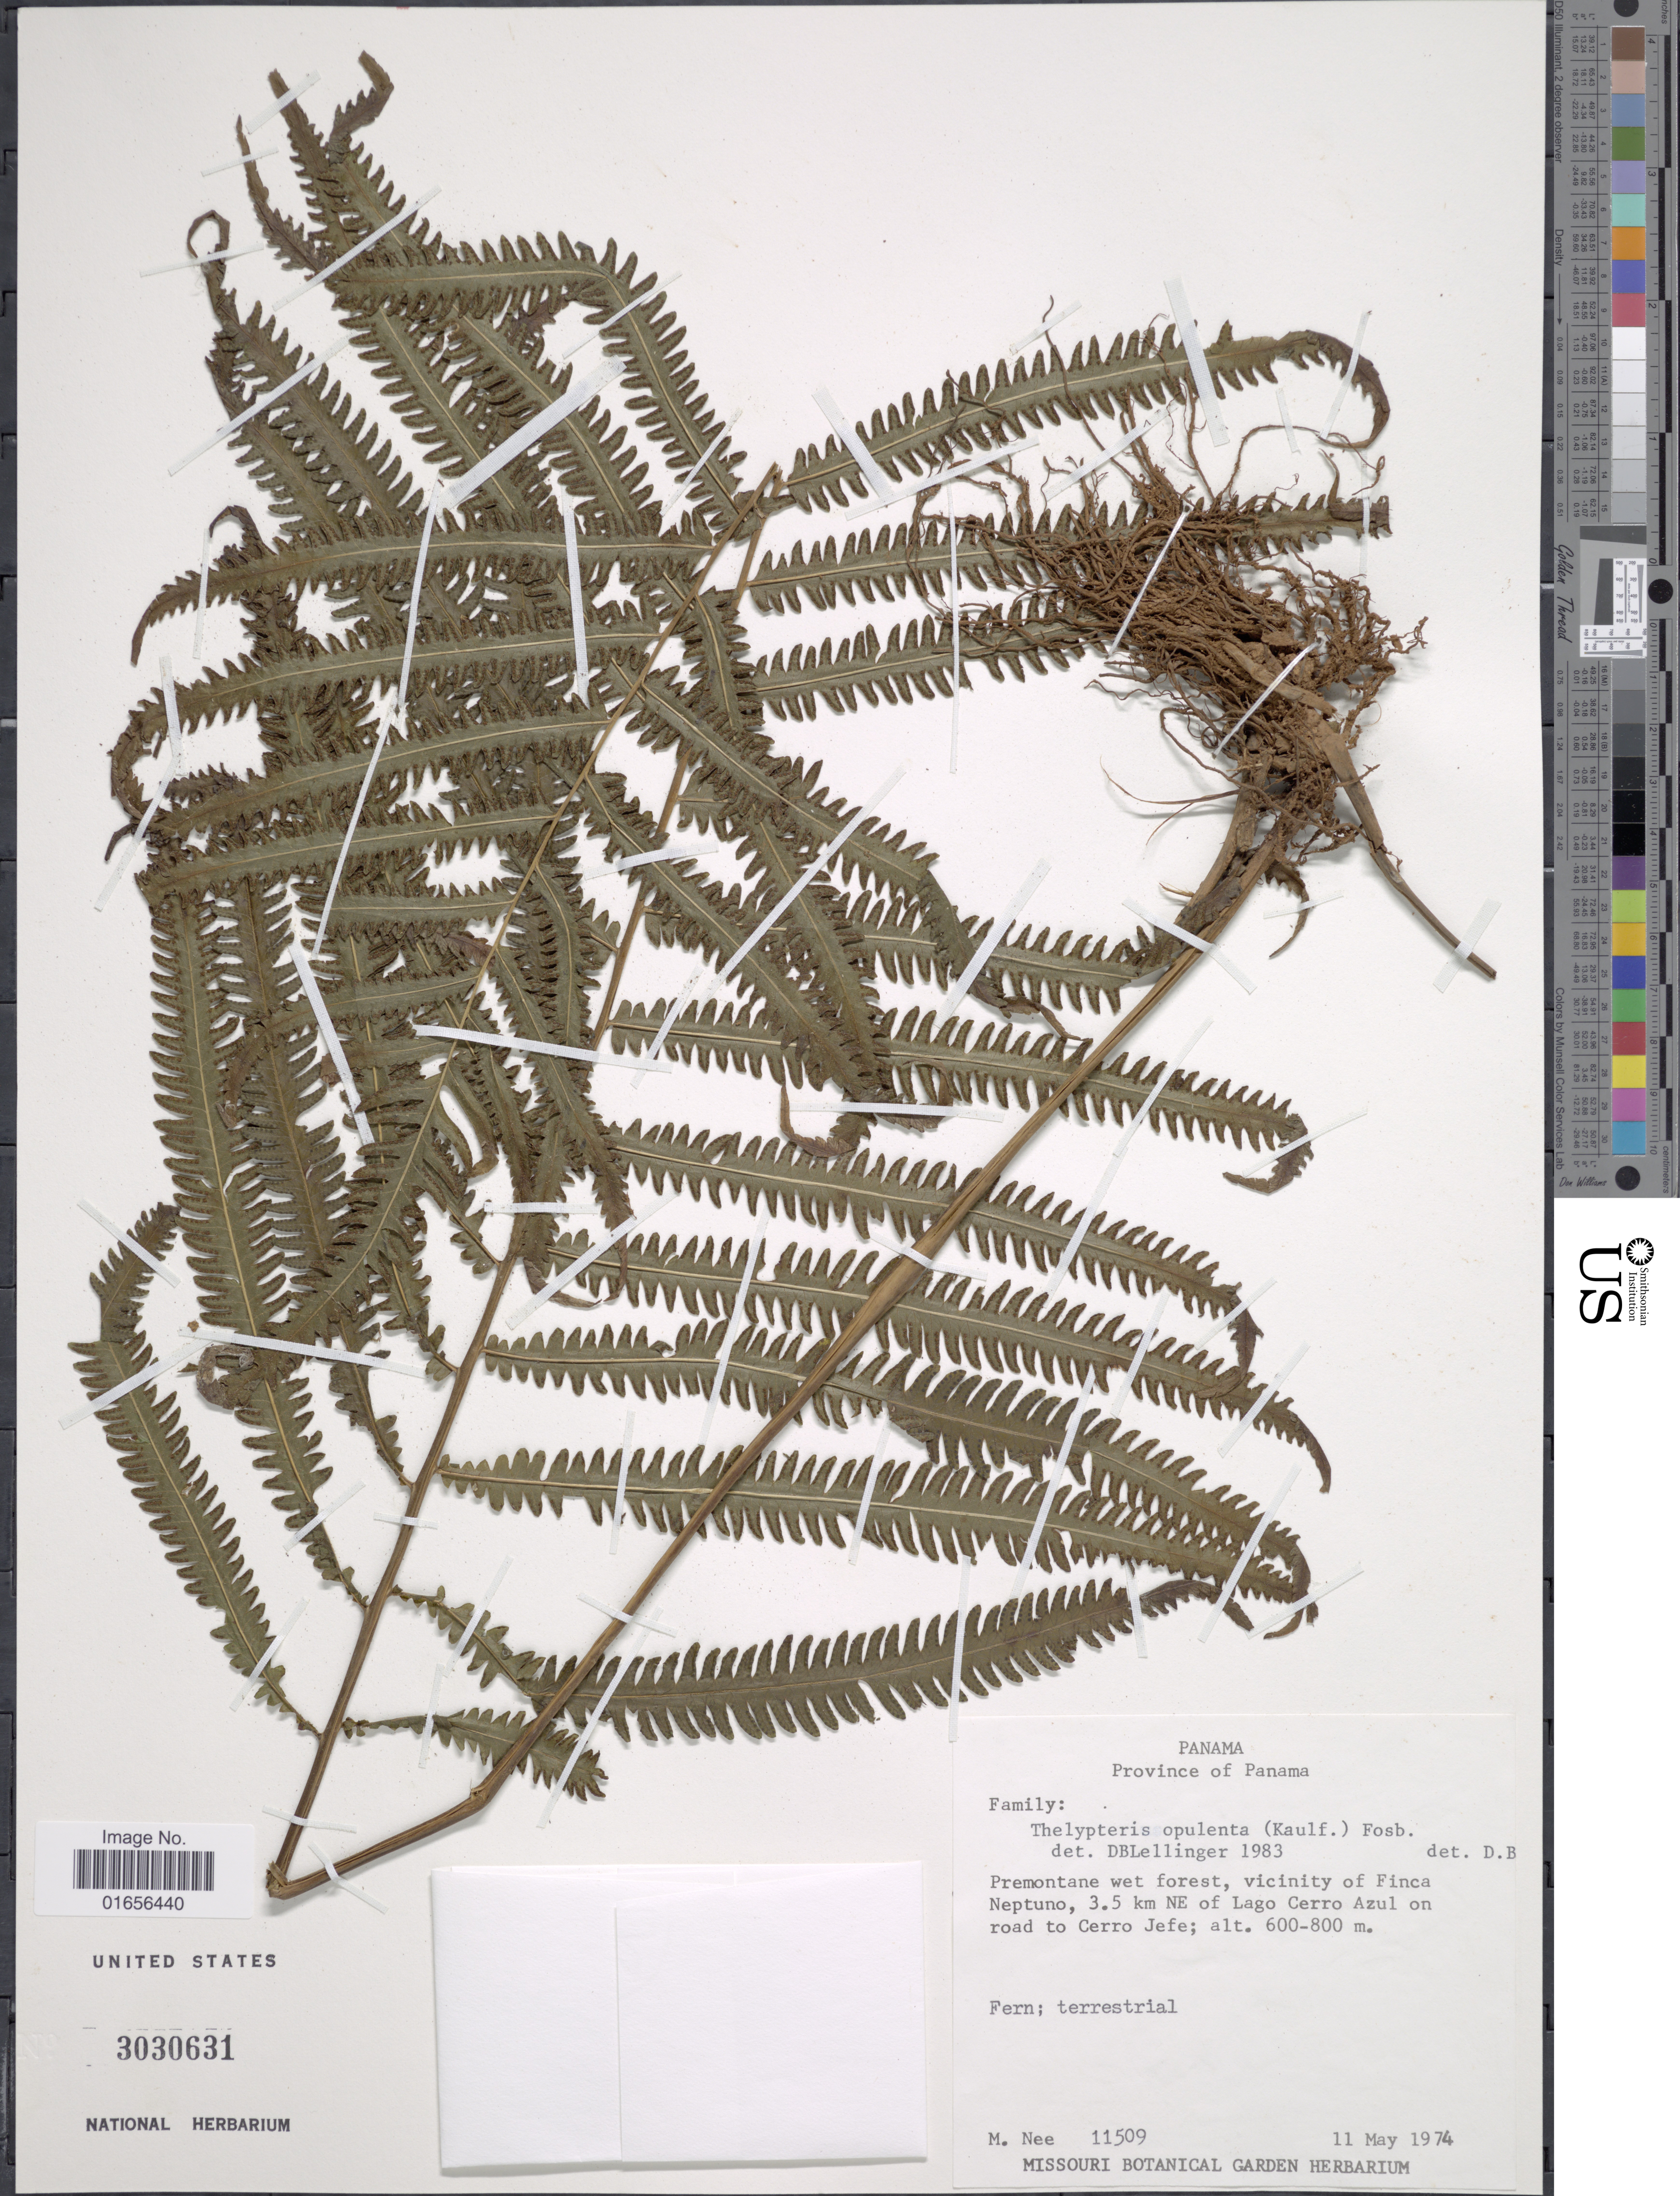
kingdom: Plantae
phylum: Tracheophyta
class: Polypodiopsida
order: Polypodiales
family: Thelypteridaceae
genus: Amphineuron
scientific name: Amphineuron opulentum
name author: (Kaulf.) Holttum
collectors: M. Nee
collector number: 11509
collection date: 1974-05-11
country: Panama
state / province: Panamá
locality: Panama, Province of Panama. Premontane wet forest, vicinity of Finca Neptuno, 3.5 km NE of Lago Cerro Azul on road to Cerro Jefe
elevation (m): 600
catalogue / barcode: US 3030631